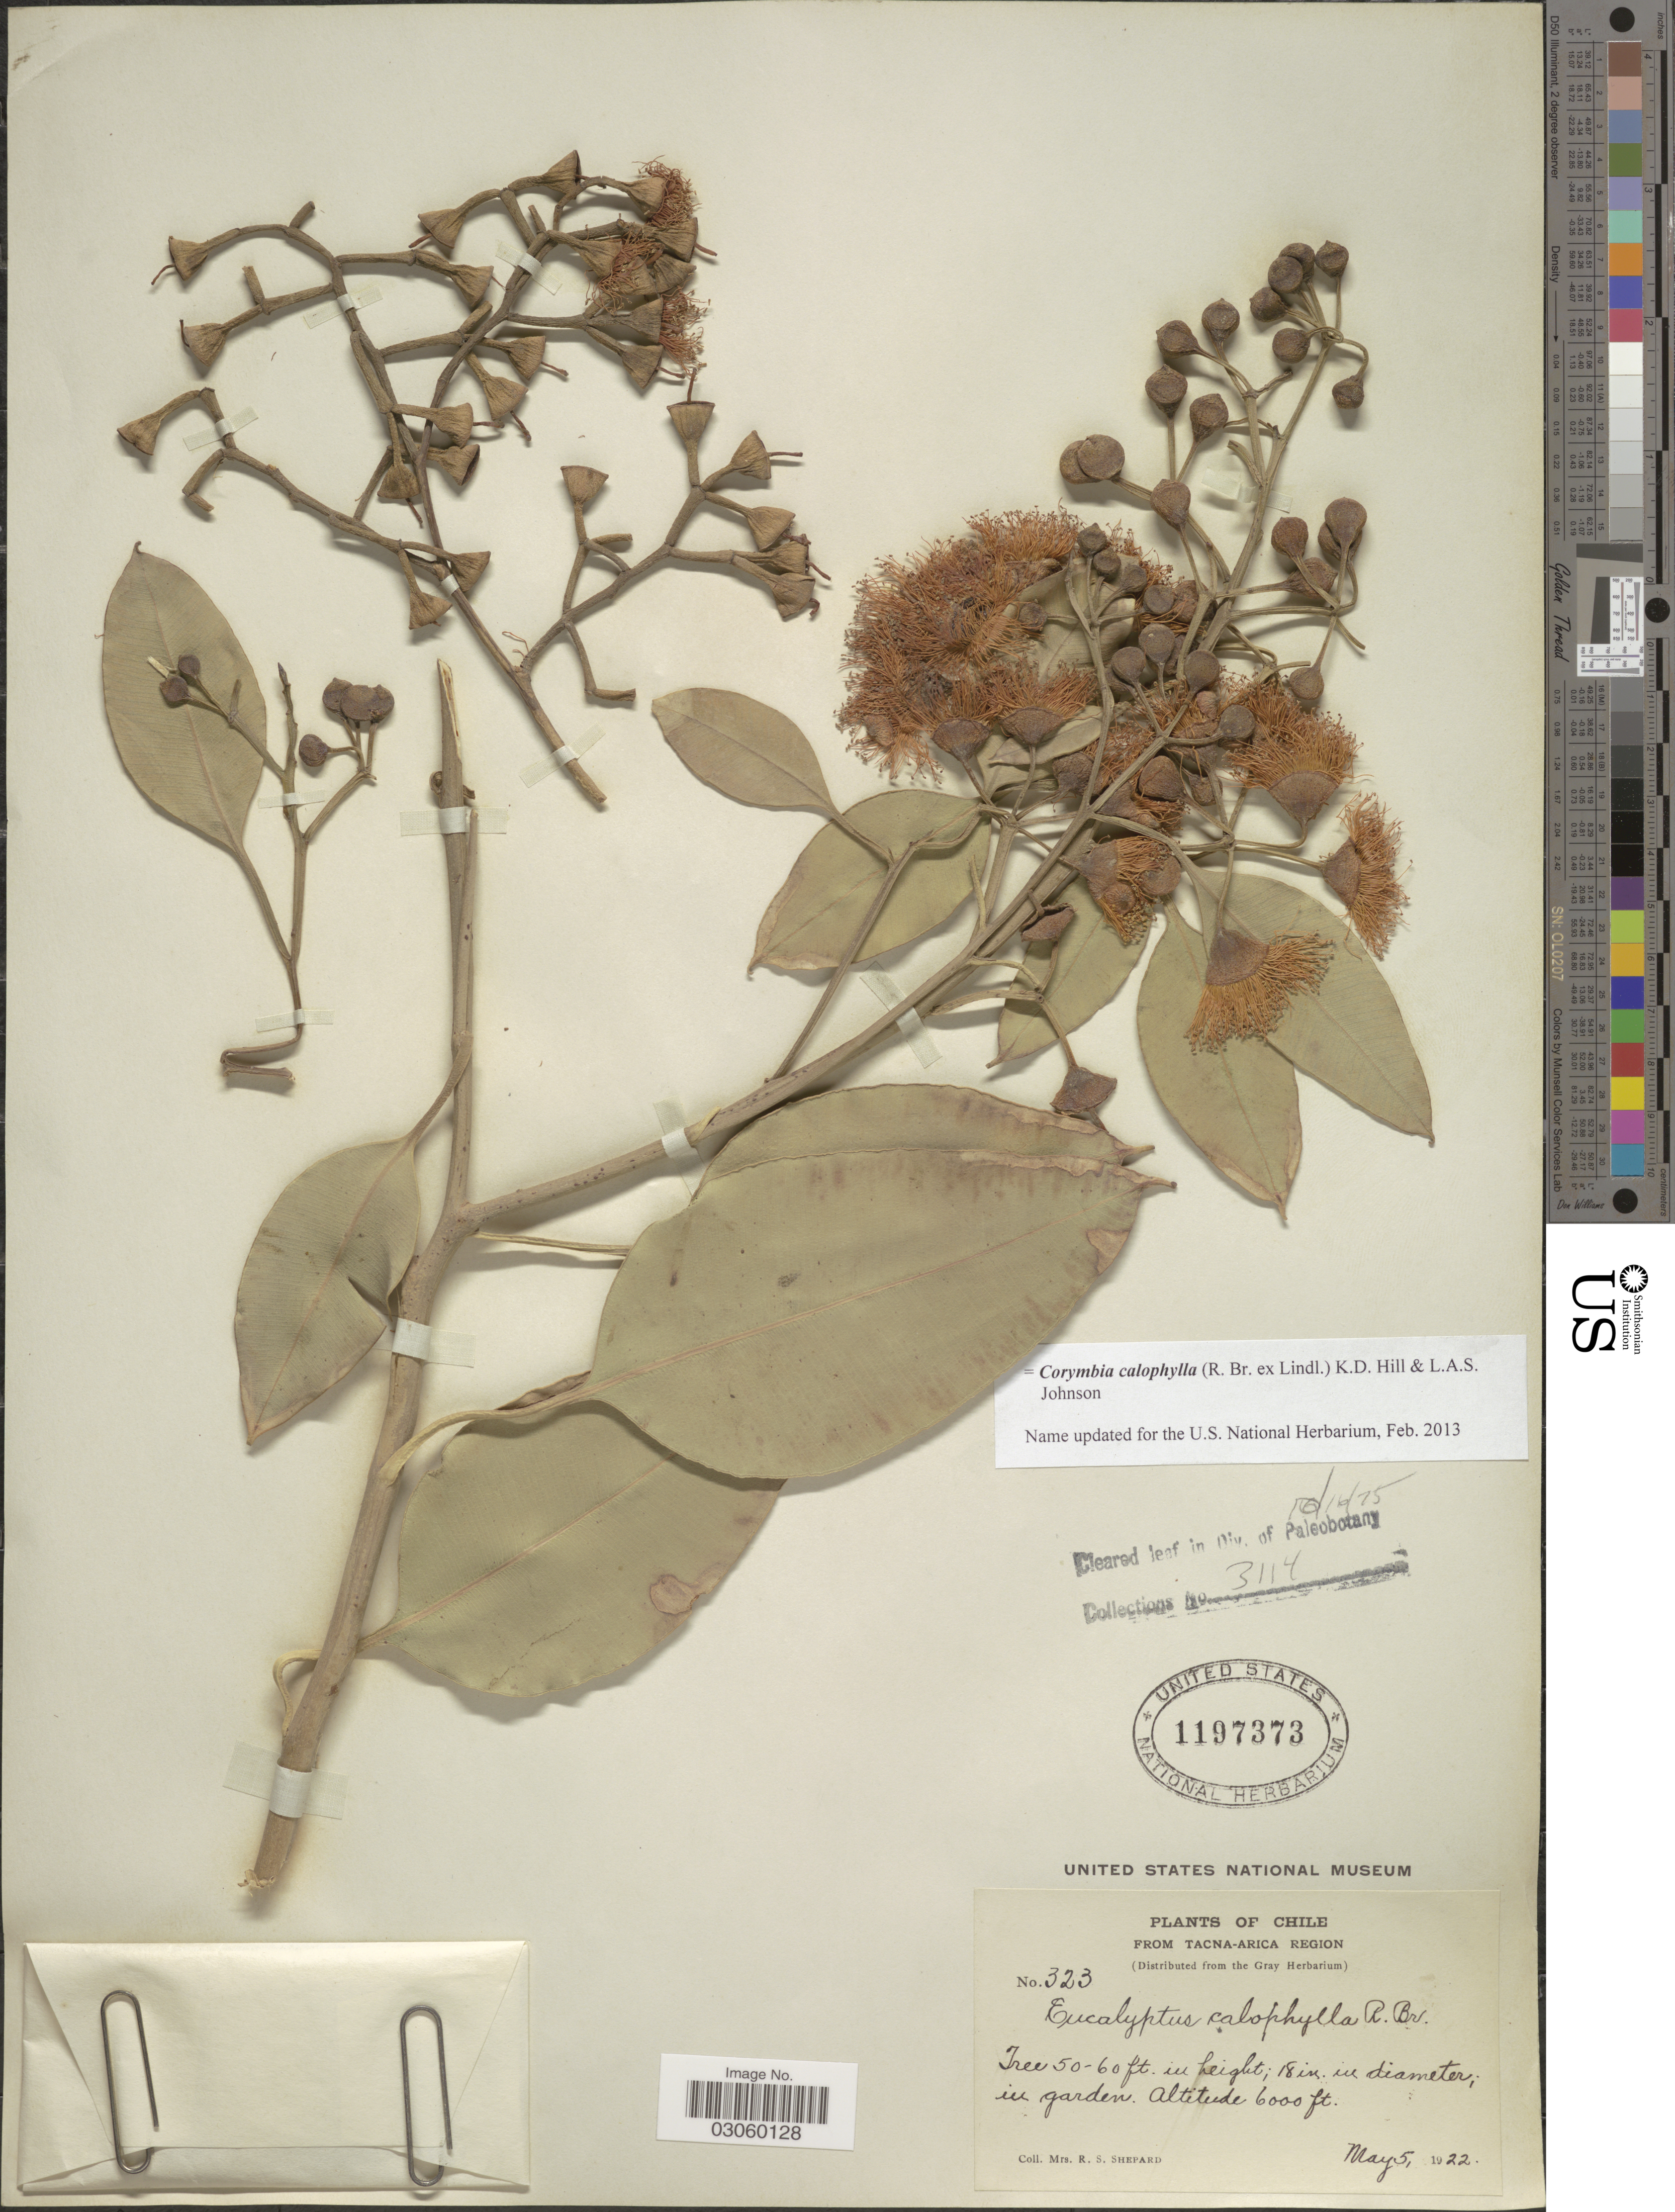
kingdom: Plantae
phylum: Tracheophyta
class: Magnoliopsida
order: Myrtales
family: Myrtaceae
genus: Corymbia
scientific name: Corymbia calophylla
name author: (Lindl.) K.D. Hill & L.A.S. Johnson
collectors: R. Shepard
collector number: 323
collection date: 1922-05-05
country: Chile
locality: Tacna-Arica Region.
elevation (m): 1829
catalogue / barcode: US 1197373